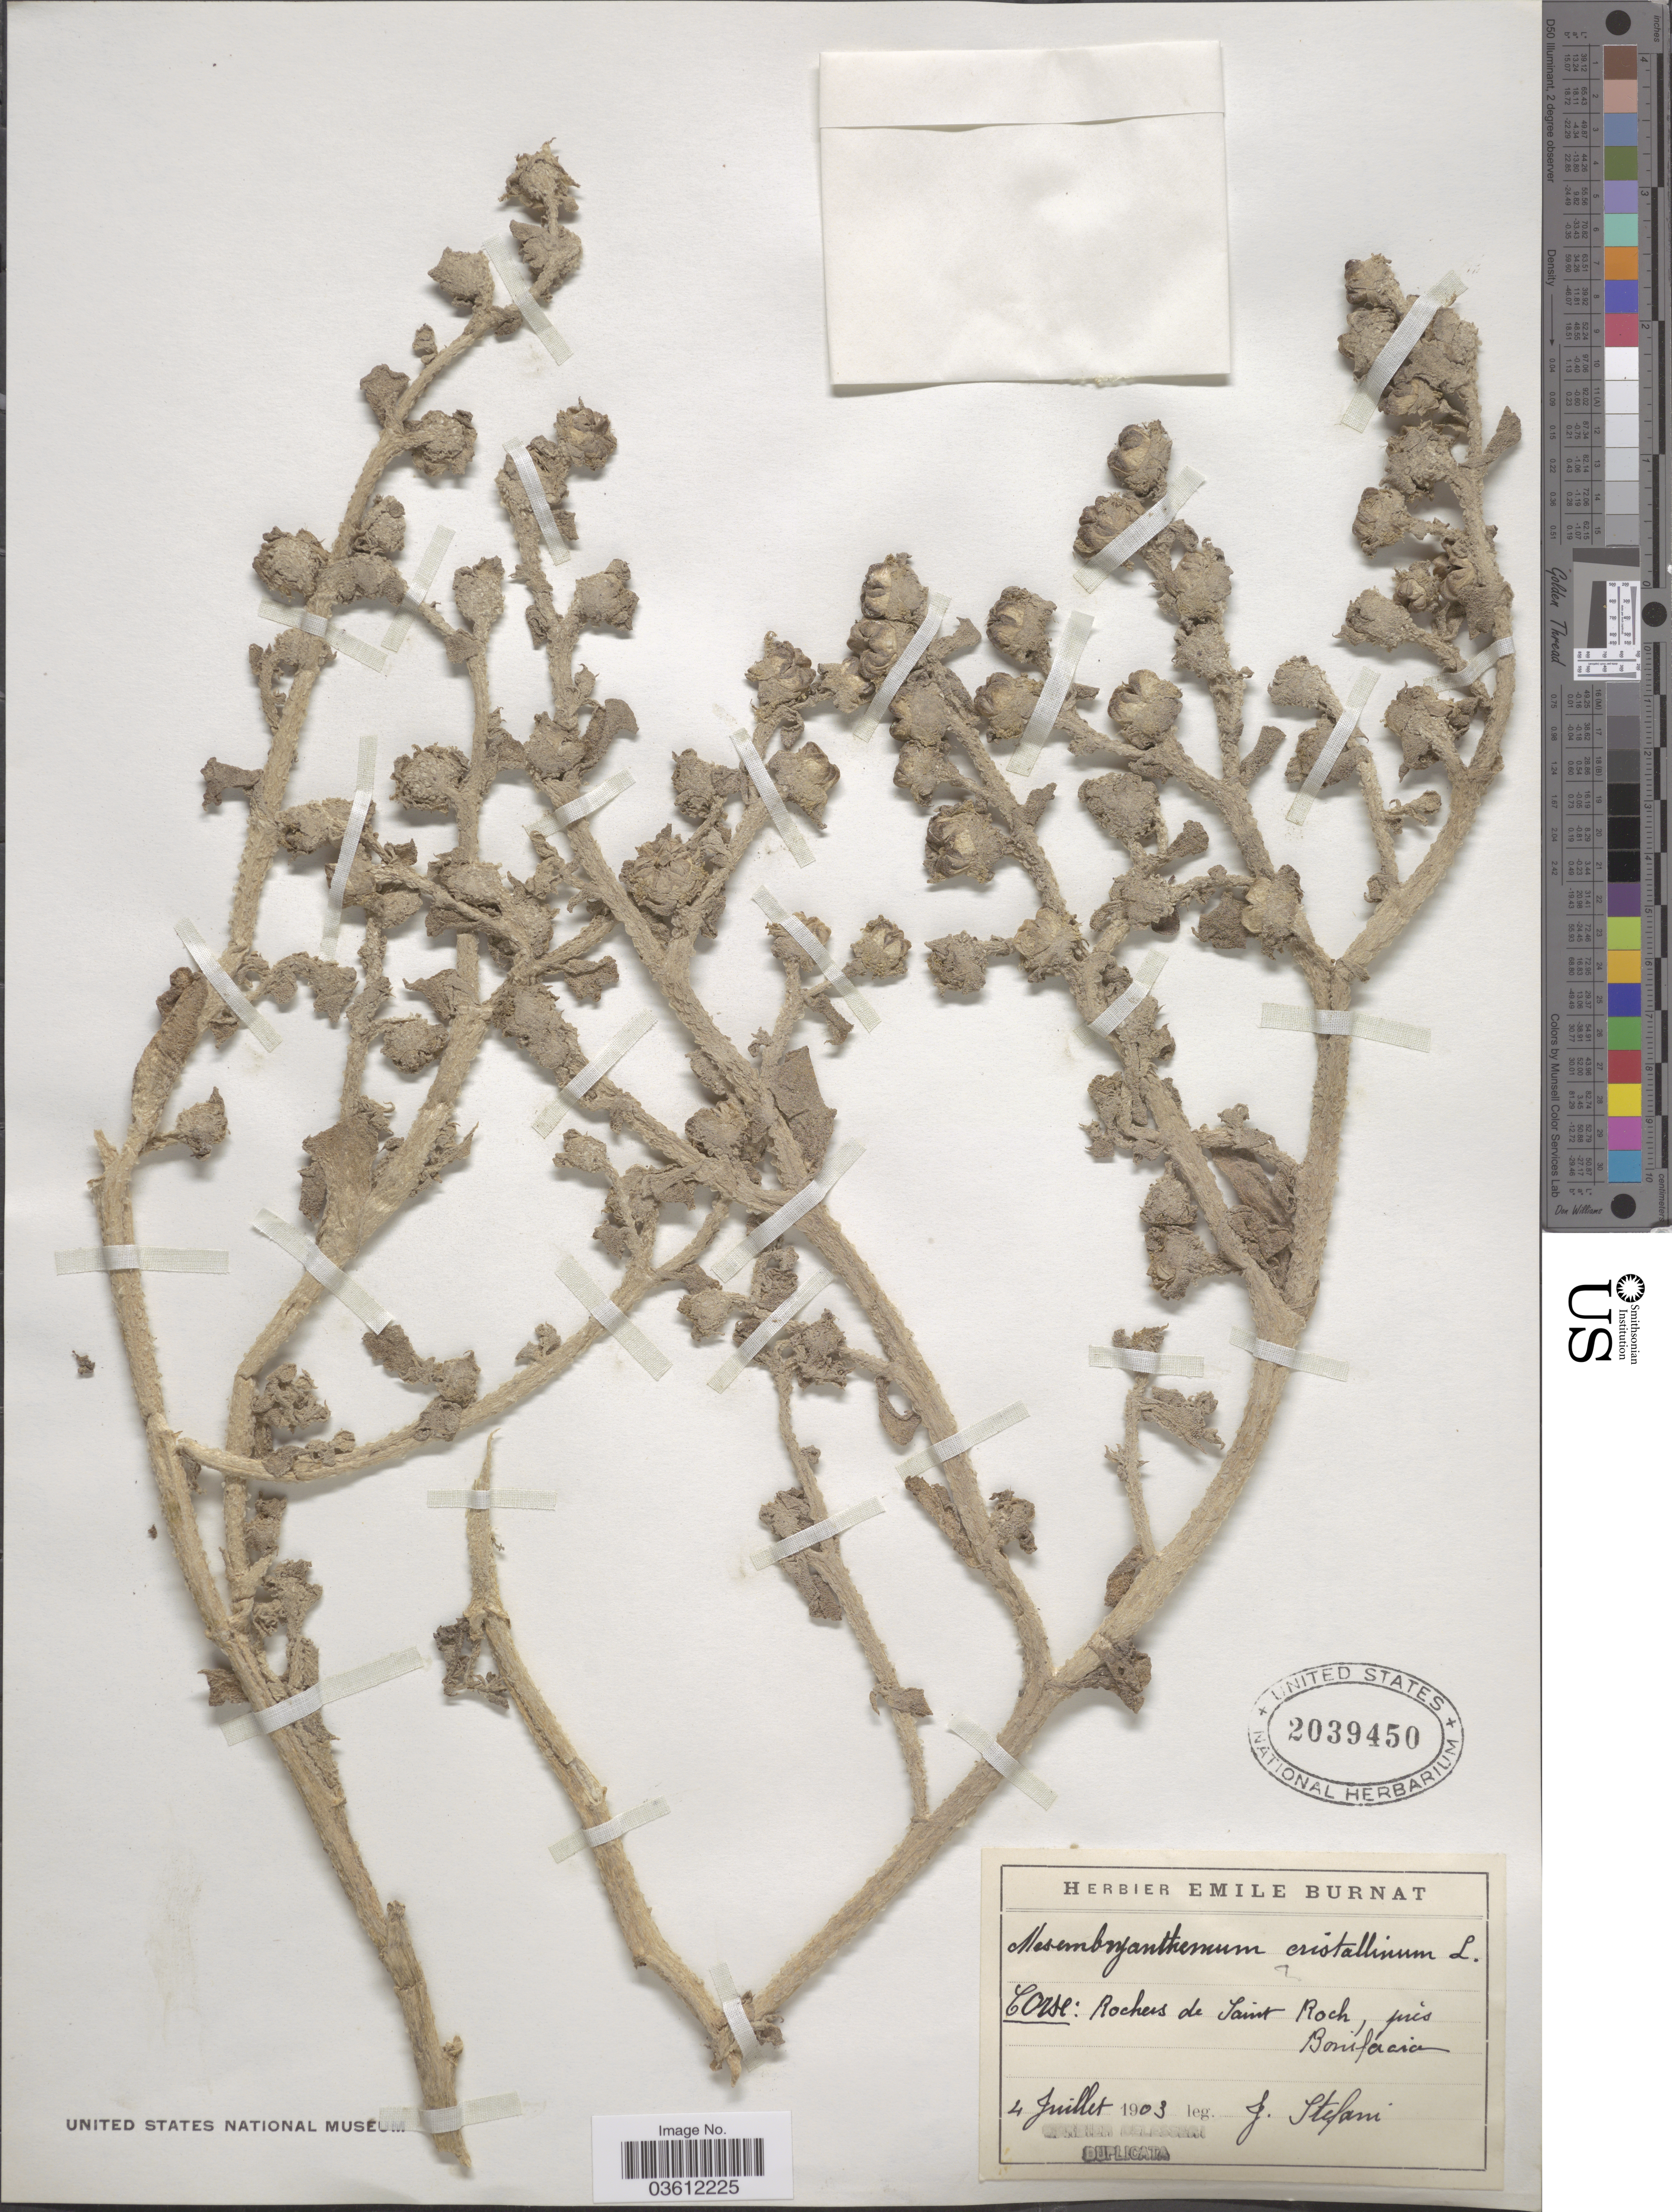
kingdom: Plantae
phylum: Tracheophyta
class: Magnoliopsida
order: Caryophyllales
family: Aizoaceae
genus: Mesembryanthemum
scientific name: Mesembryanthemum crystallinum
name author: L.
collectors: J. Stefani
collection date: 1903-07-04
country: France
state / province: Corsica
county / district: Corse-du-Sud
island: Corse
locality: Corse: Rochers de Saint Roch, prés Bonifacia.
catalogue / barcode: US 2039450